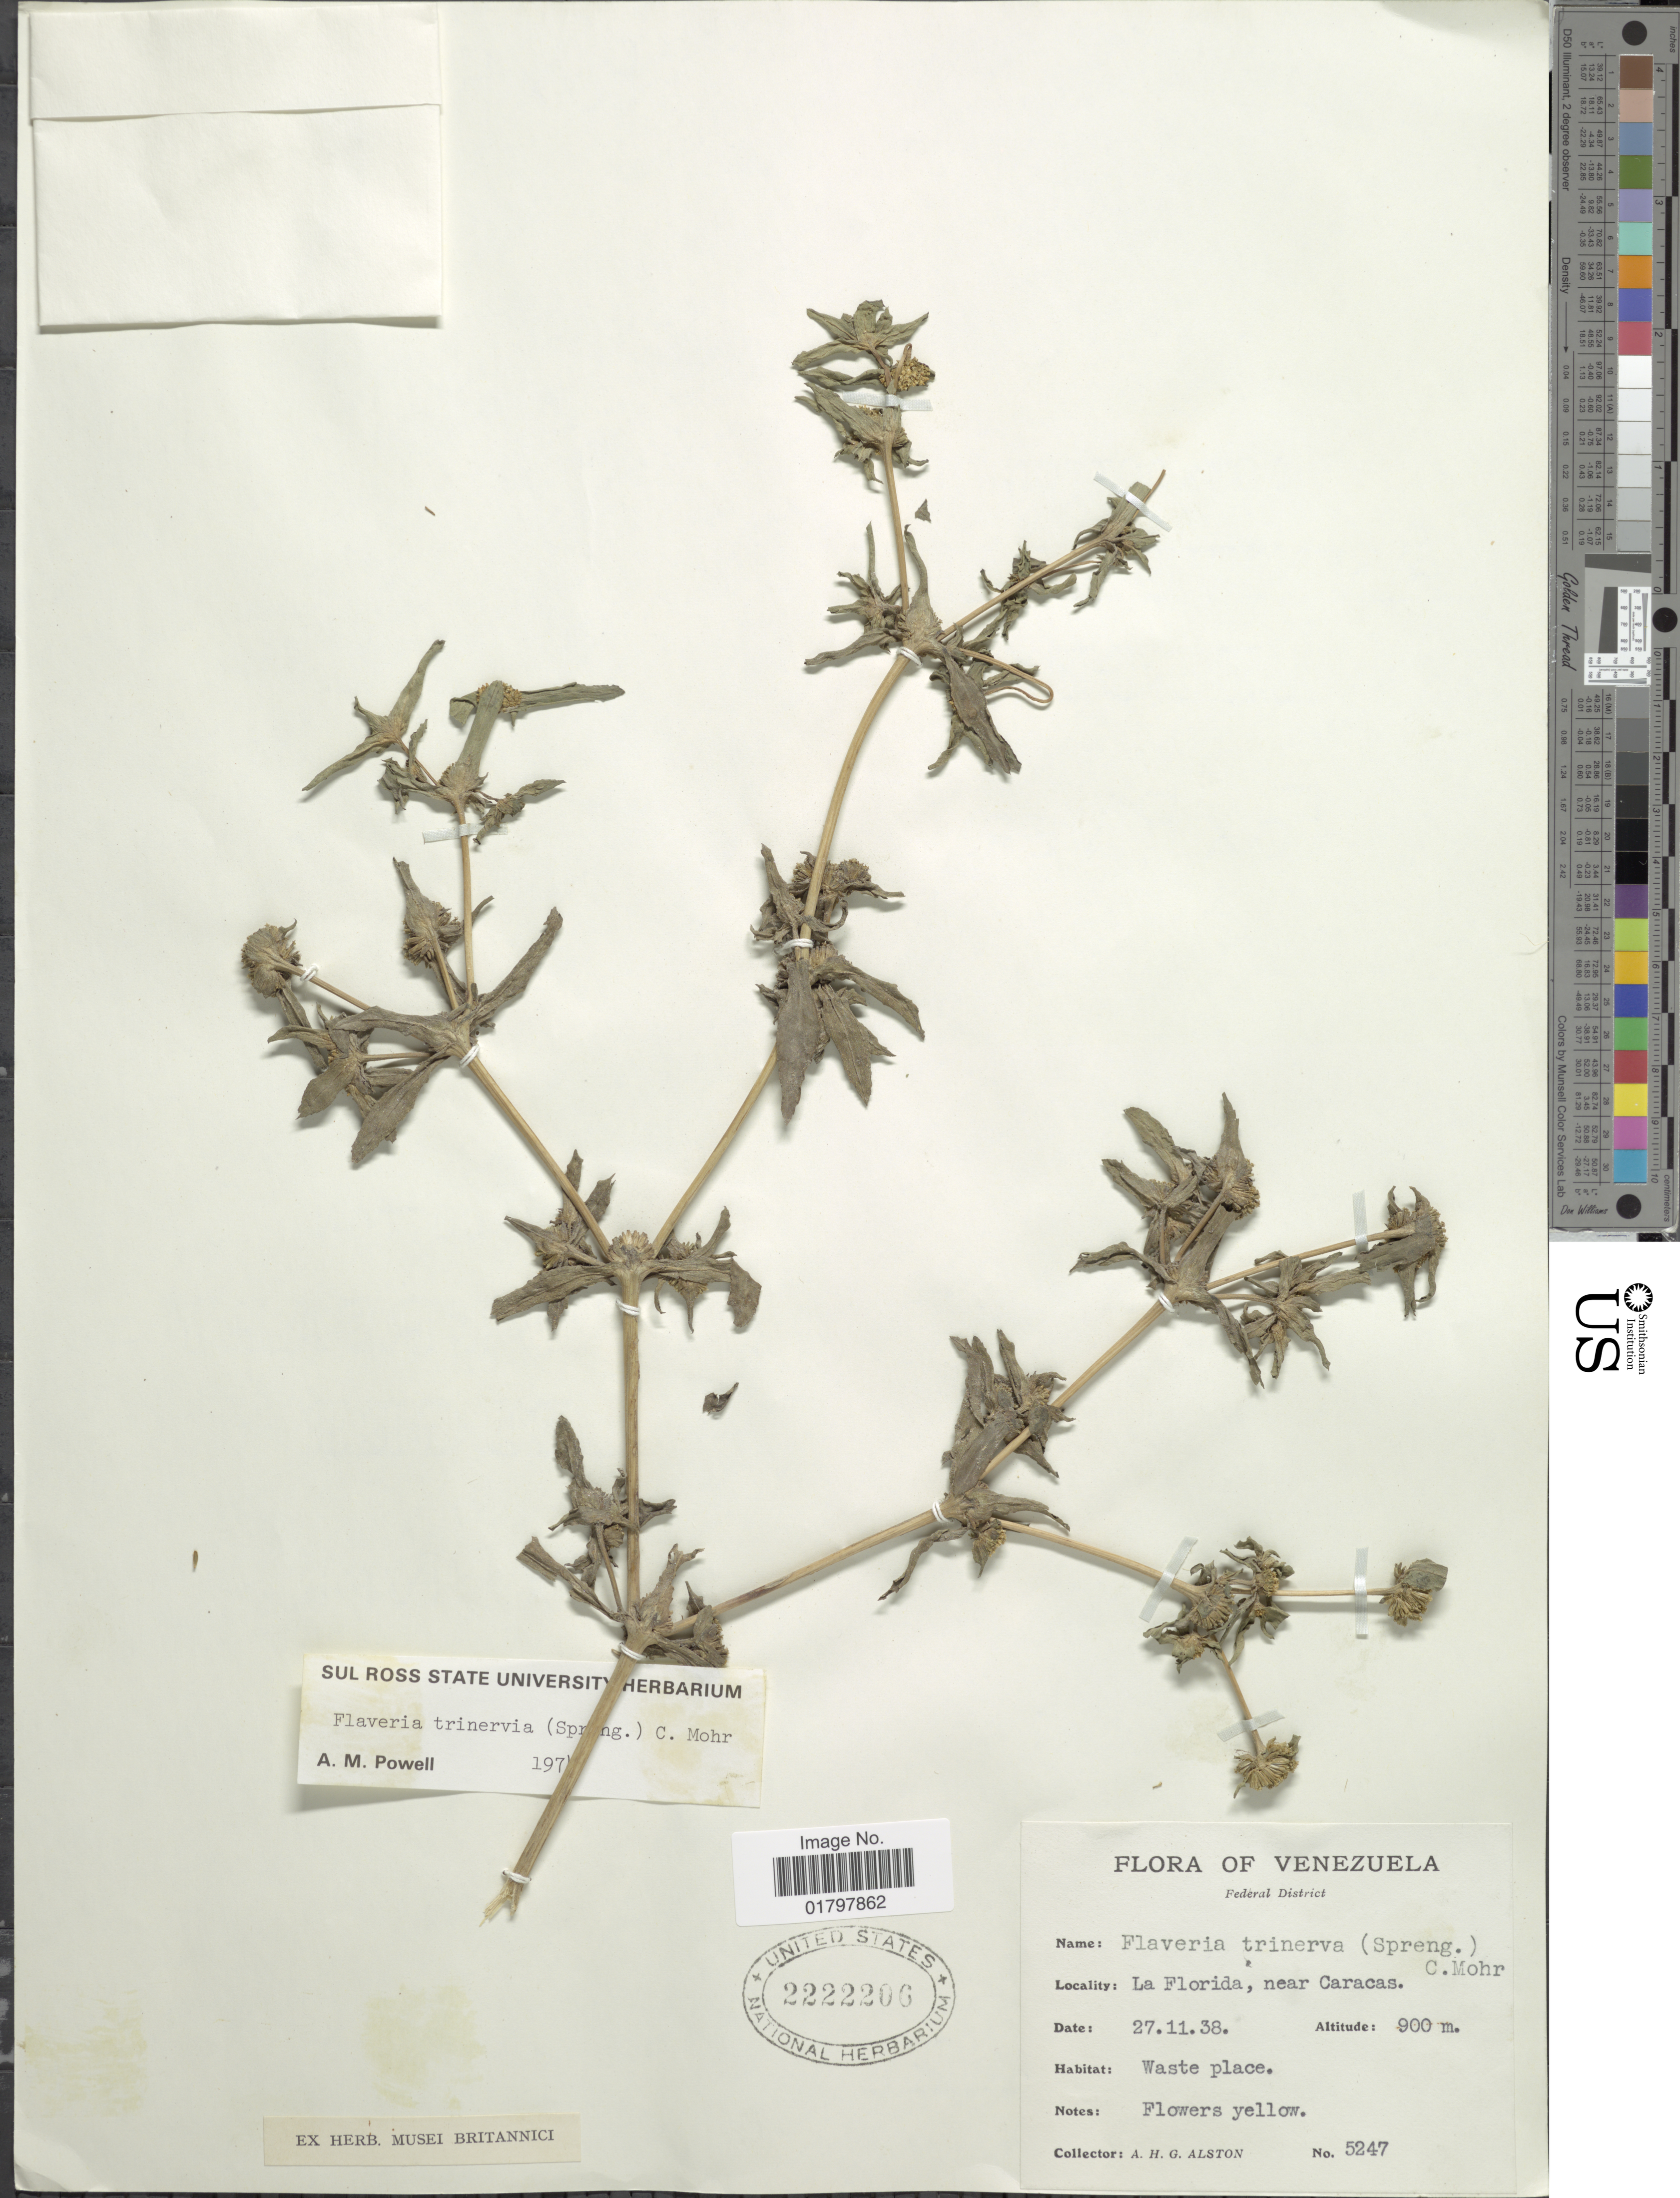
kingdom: Plantae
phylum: Tracheophyta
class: Magnoliopsida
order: Asterales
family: Asteraceae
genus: Flaveria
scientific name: Flaveria trinervia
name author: (Spreng.) C. Mohr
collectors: A. H. Alston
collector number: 5247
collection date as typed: Transcribed d/m/y: 27/11/38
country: Venezuela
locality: Federal District. La Florida, near Caracas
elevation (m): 900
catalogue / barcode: US 2222206